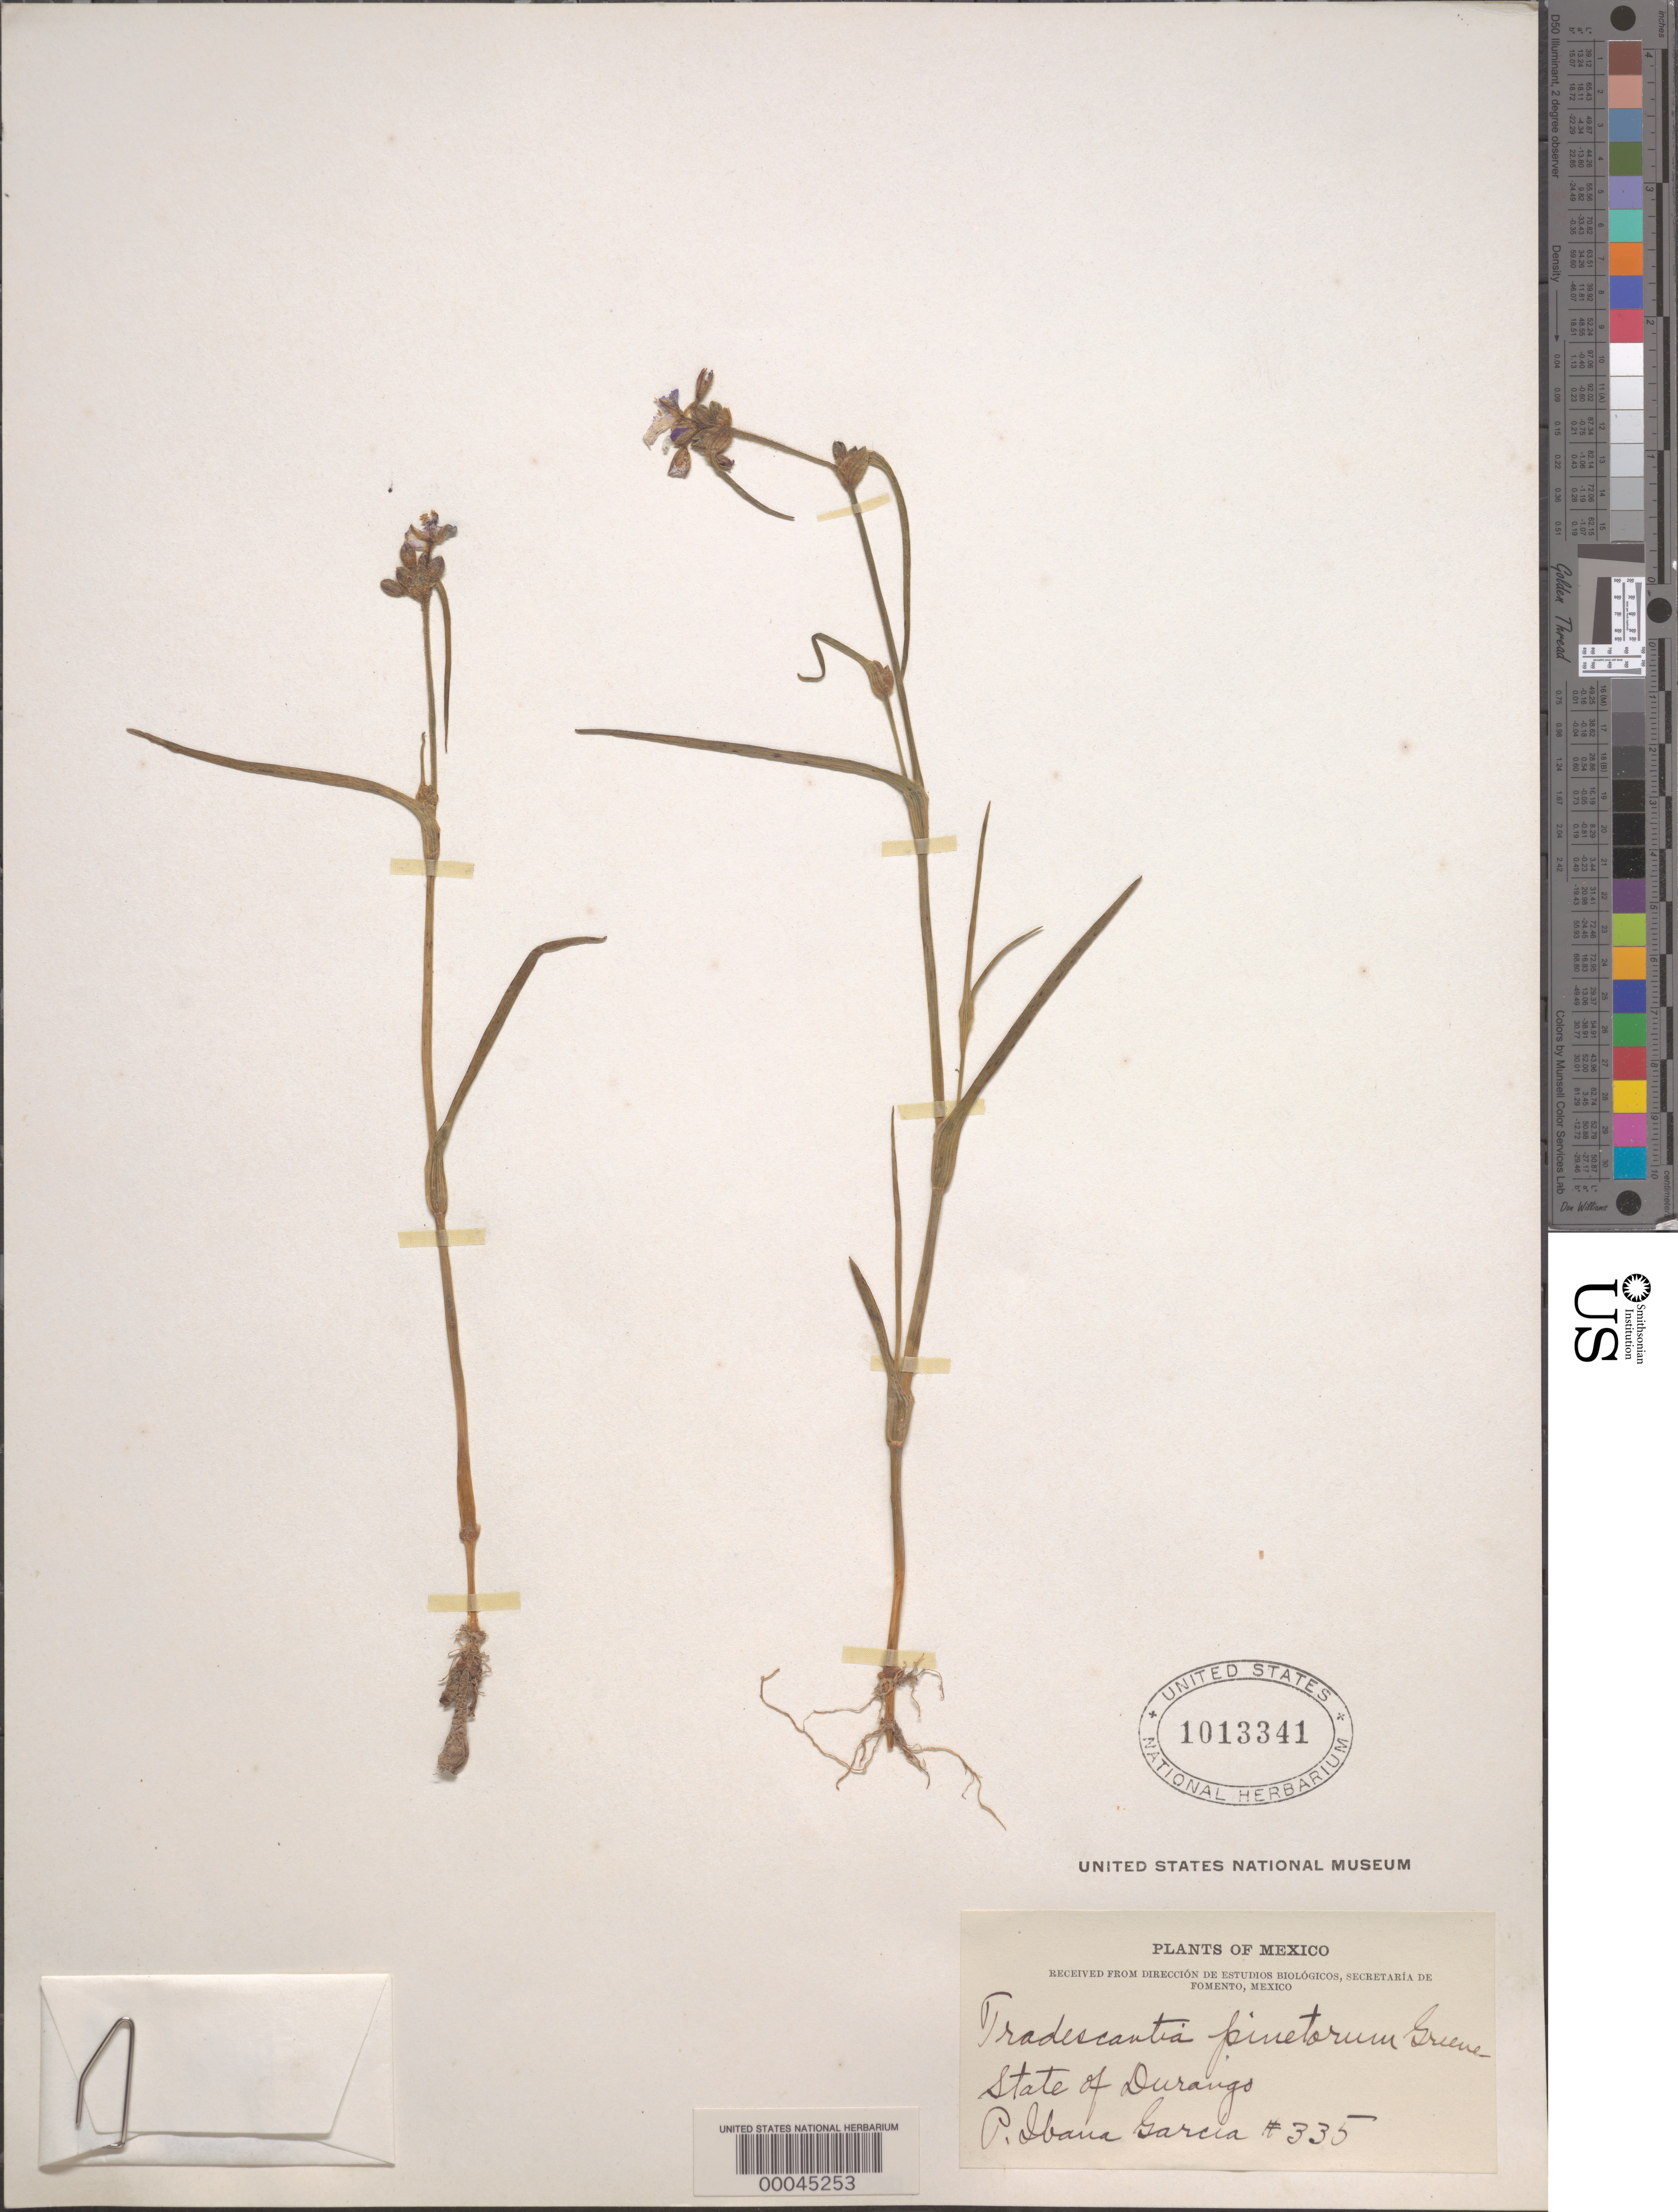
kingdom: Plantae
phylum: Tracheophyta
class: Liliopsida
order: Commelinales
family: Commelinaceae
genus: Tradescantia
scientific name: Tradescantia pinetorum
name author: Greene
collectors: I. Garcia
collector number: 335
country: Mexico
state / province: Durango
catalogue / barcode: US 1013341